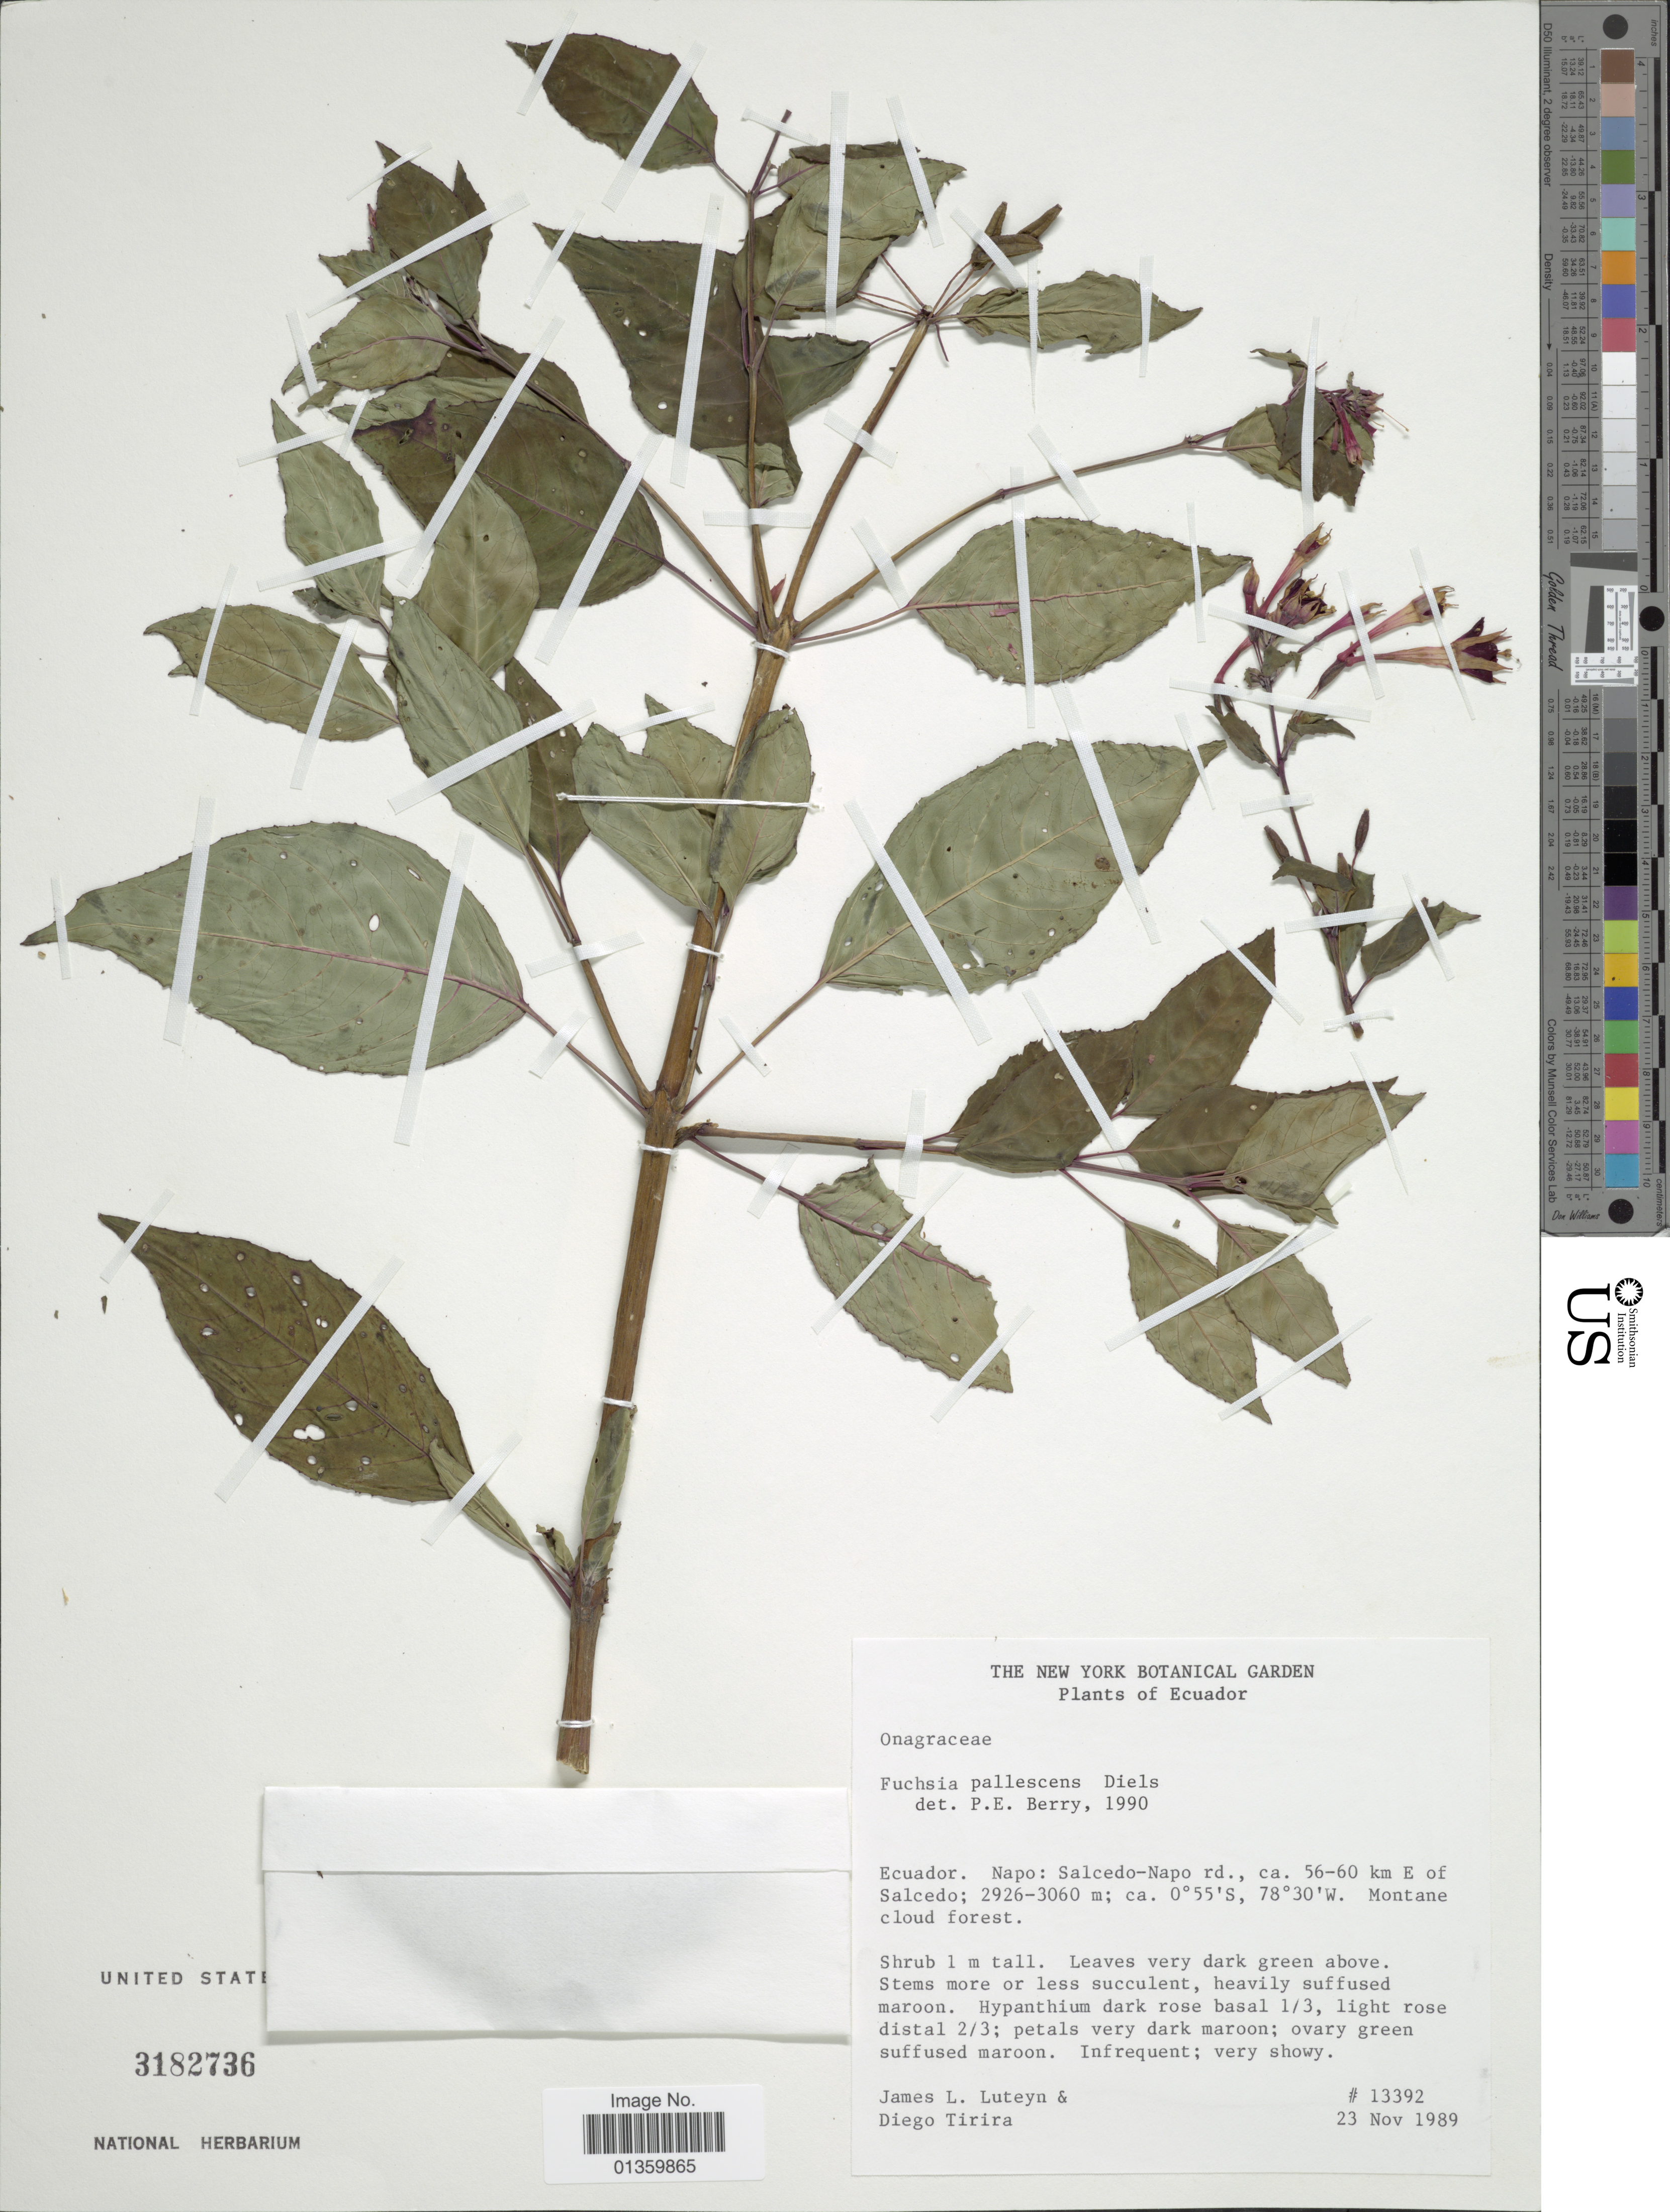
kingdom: Plantae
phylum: Tracheophyta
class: Magnoliopsida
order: Myrtales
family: Onagraceae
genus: Fuchsia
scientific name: Fuchsia pallescens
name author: Diels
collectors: J. L. Luteyn & D. Tirira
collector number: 13392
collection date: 1989-11-23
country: Ecuador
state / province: Napo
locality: Salcedo-Napo rd., ca. 56-60 km E of Salcedo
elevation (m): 2926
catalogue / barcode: US 3182736